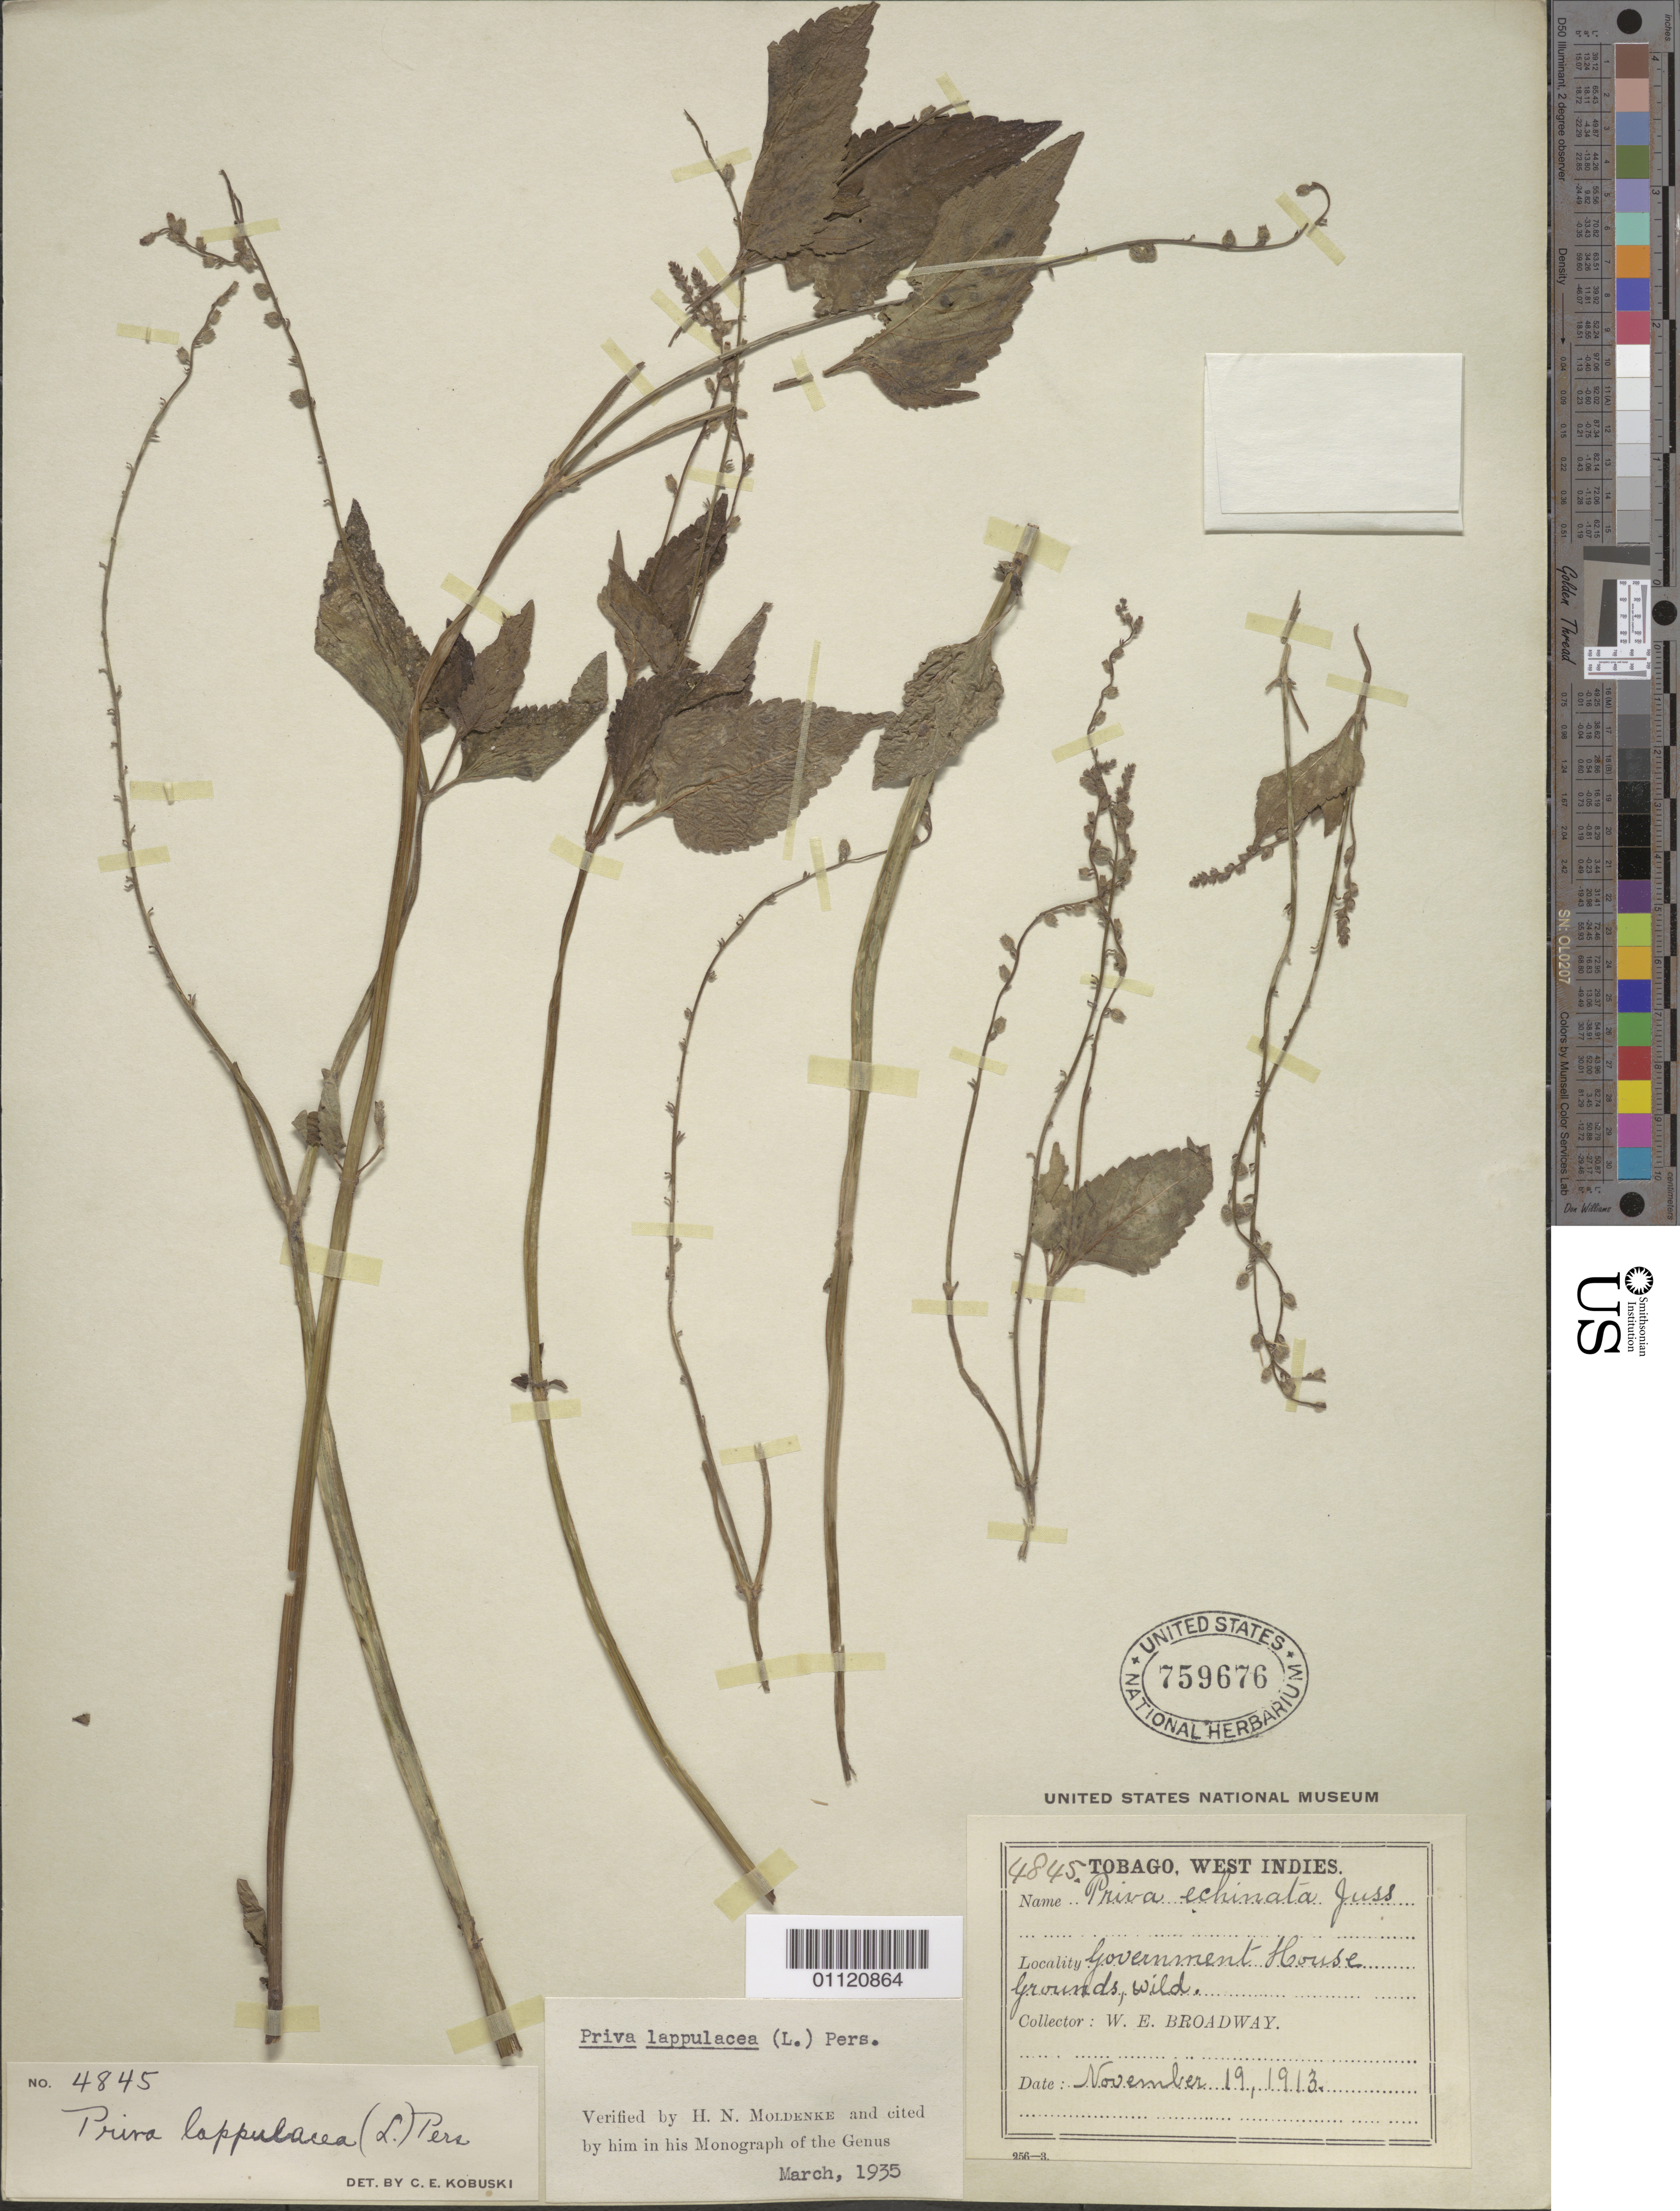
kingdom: Plantae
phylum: Tracheophyta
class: Magnoliopsida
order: Lamiales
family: Verbenaceae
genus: Priva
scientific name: Priva lappulacea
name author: (L.) Pers.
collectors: W. E. Broadway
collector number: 4845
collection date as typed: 19 Nov 1913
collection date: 1913-11-19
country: Trinidad and Tobago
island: Tobago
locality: Government House Grounds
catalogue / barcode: US 759676